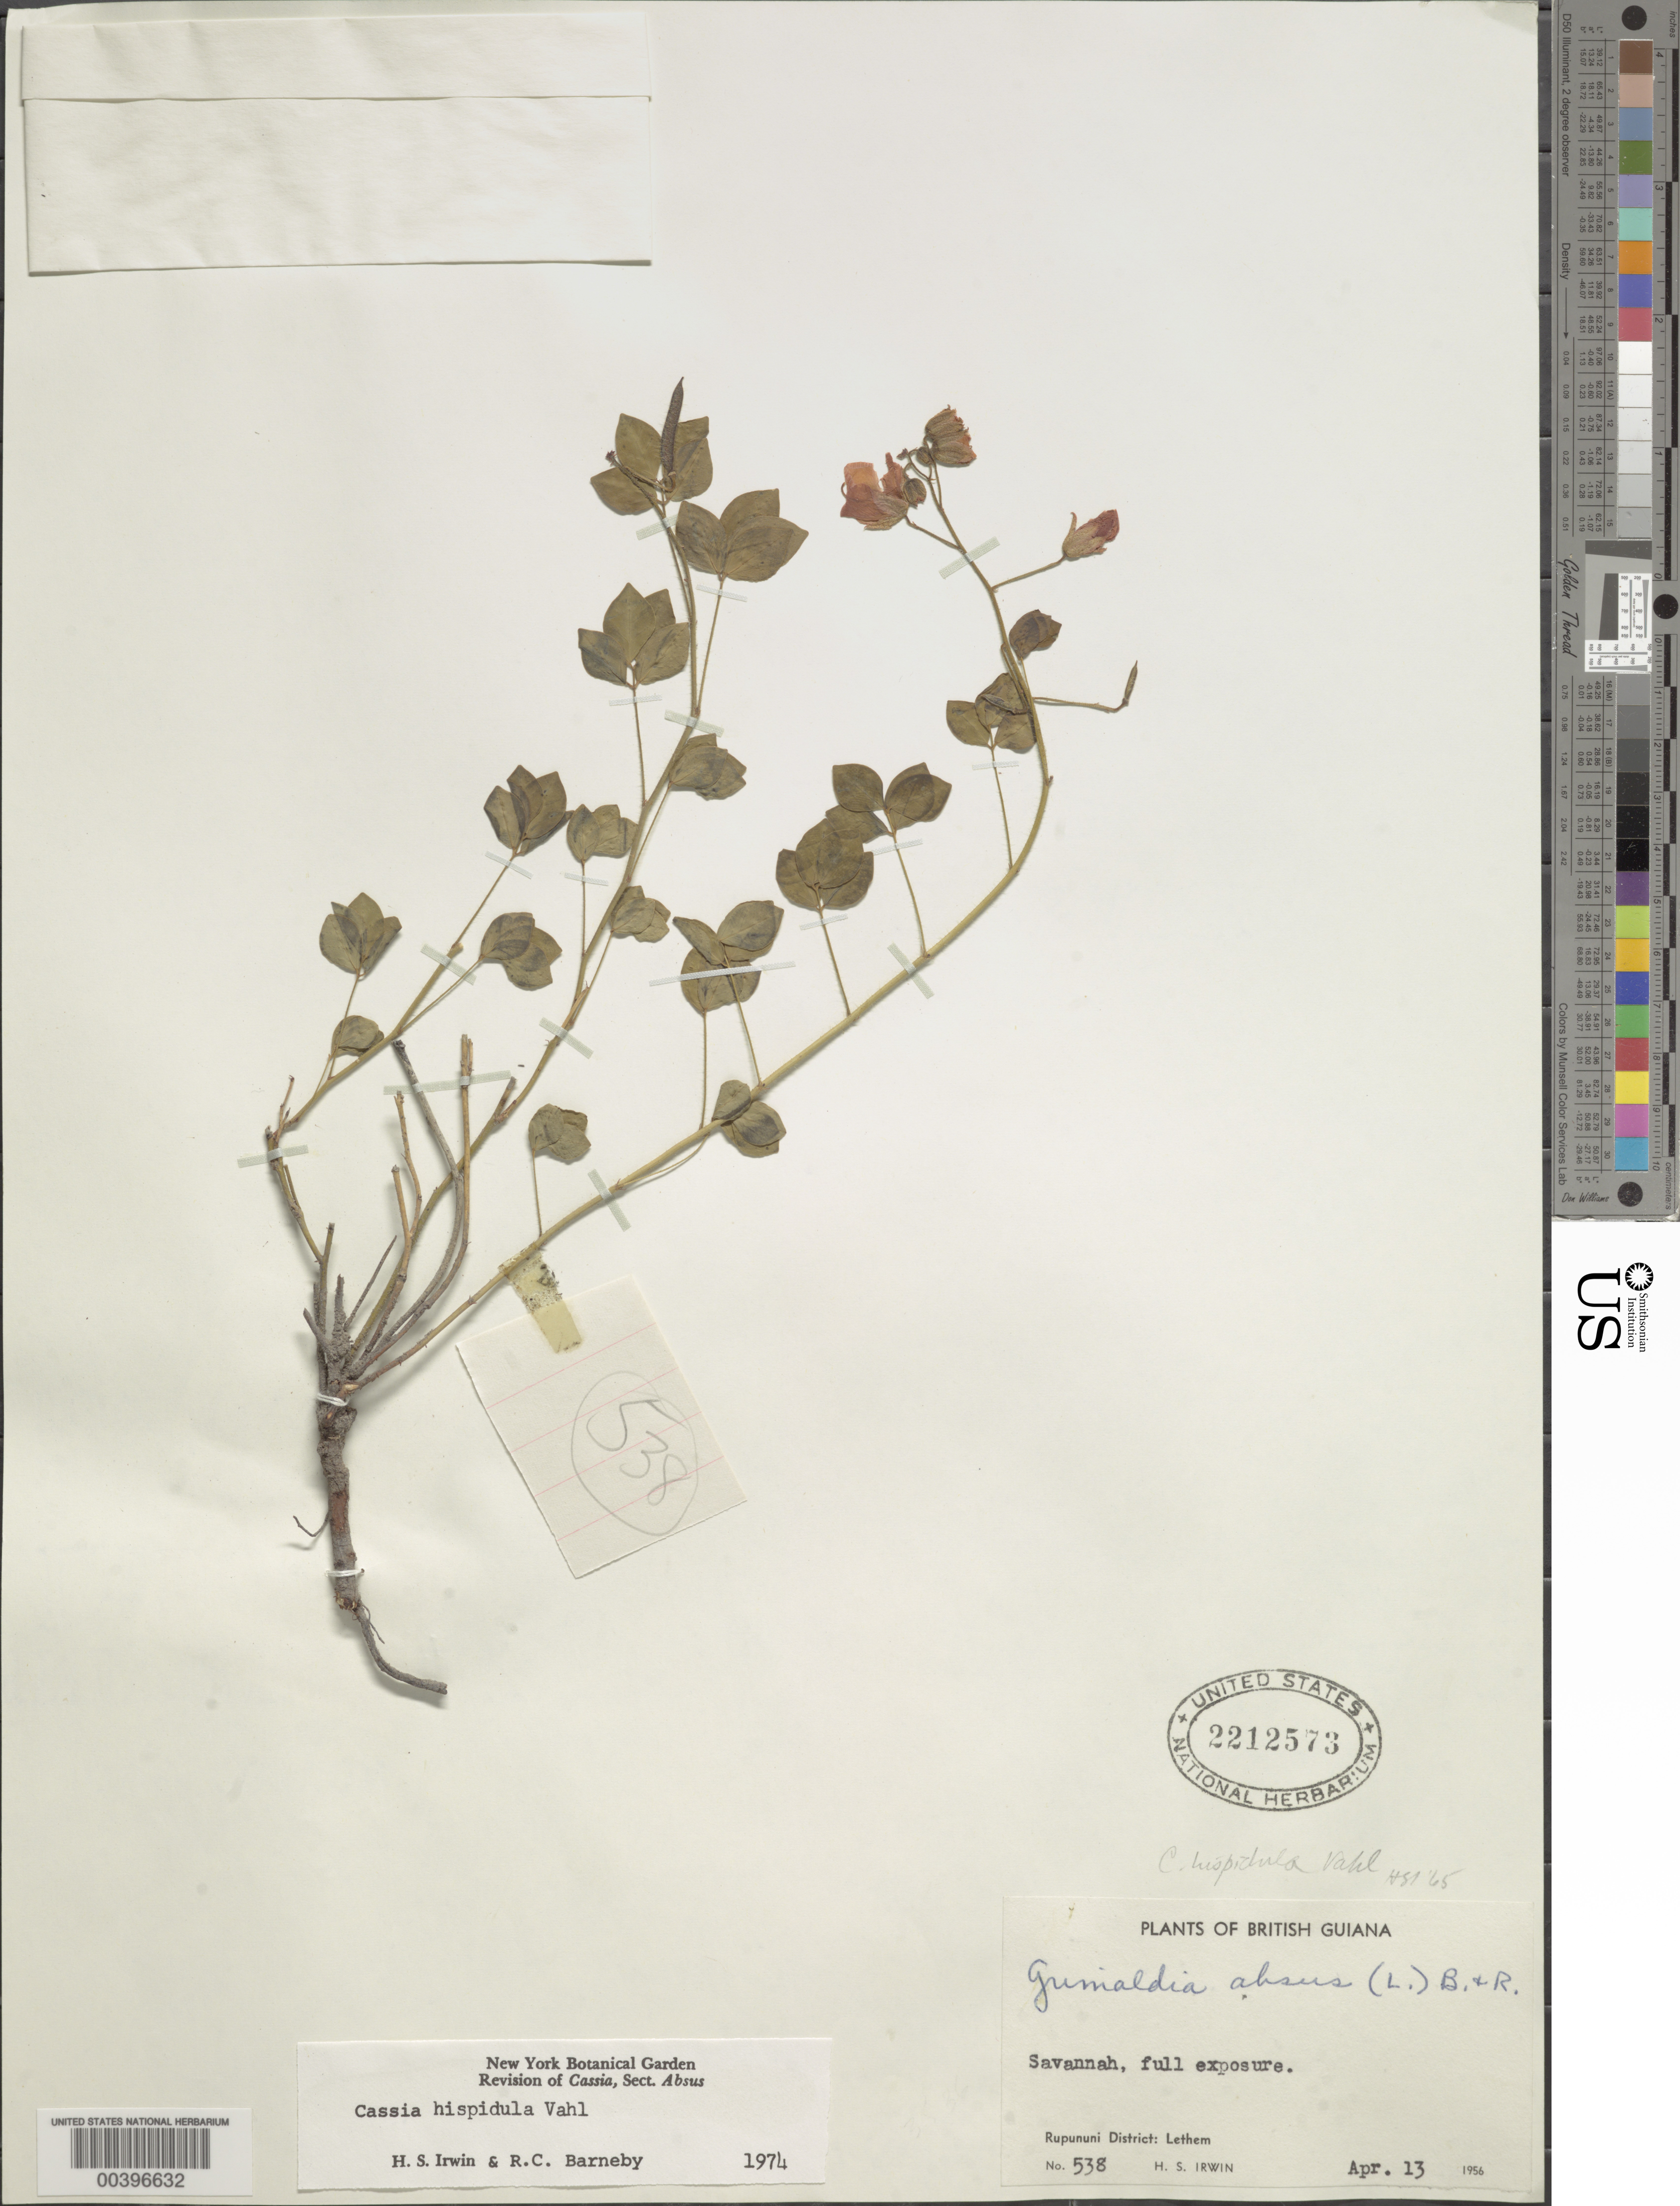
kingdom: Plantae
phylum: Tracheophyta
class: Magnoliopsida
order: Fabales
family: Fabaceae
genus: Chamaecrista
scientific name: Chamaecrista hispidula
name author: (Vahl) H.S. Irwin & Barneby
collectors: H. Irwin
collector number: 538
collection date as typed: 13 Apr 1956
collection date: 1956-04-13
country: Guyana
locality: Rupununi dist.: lethem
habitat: Savannah, full exposure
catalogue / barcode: US 2212573